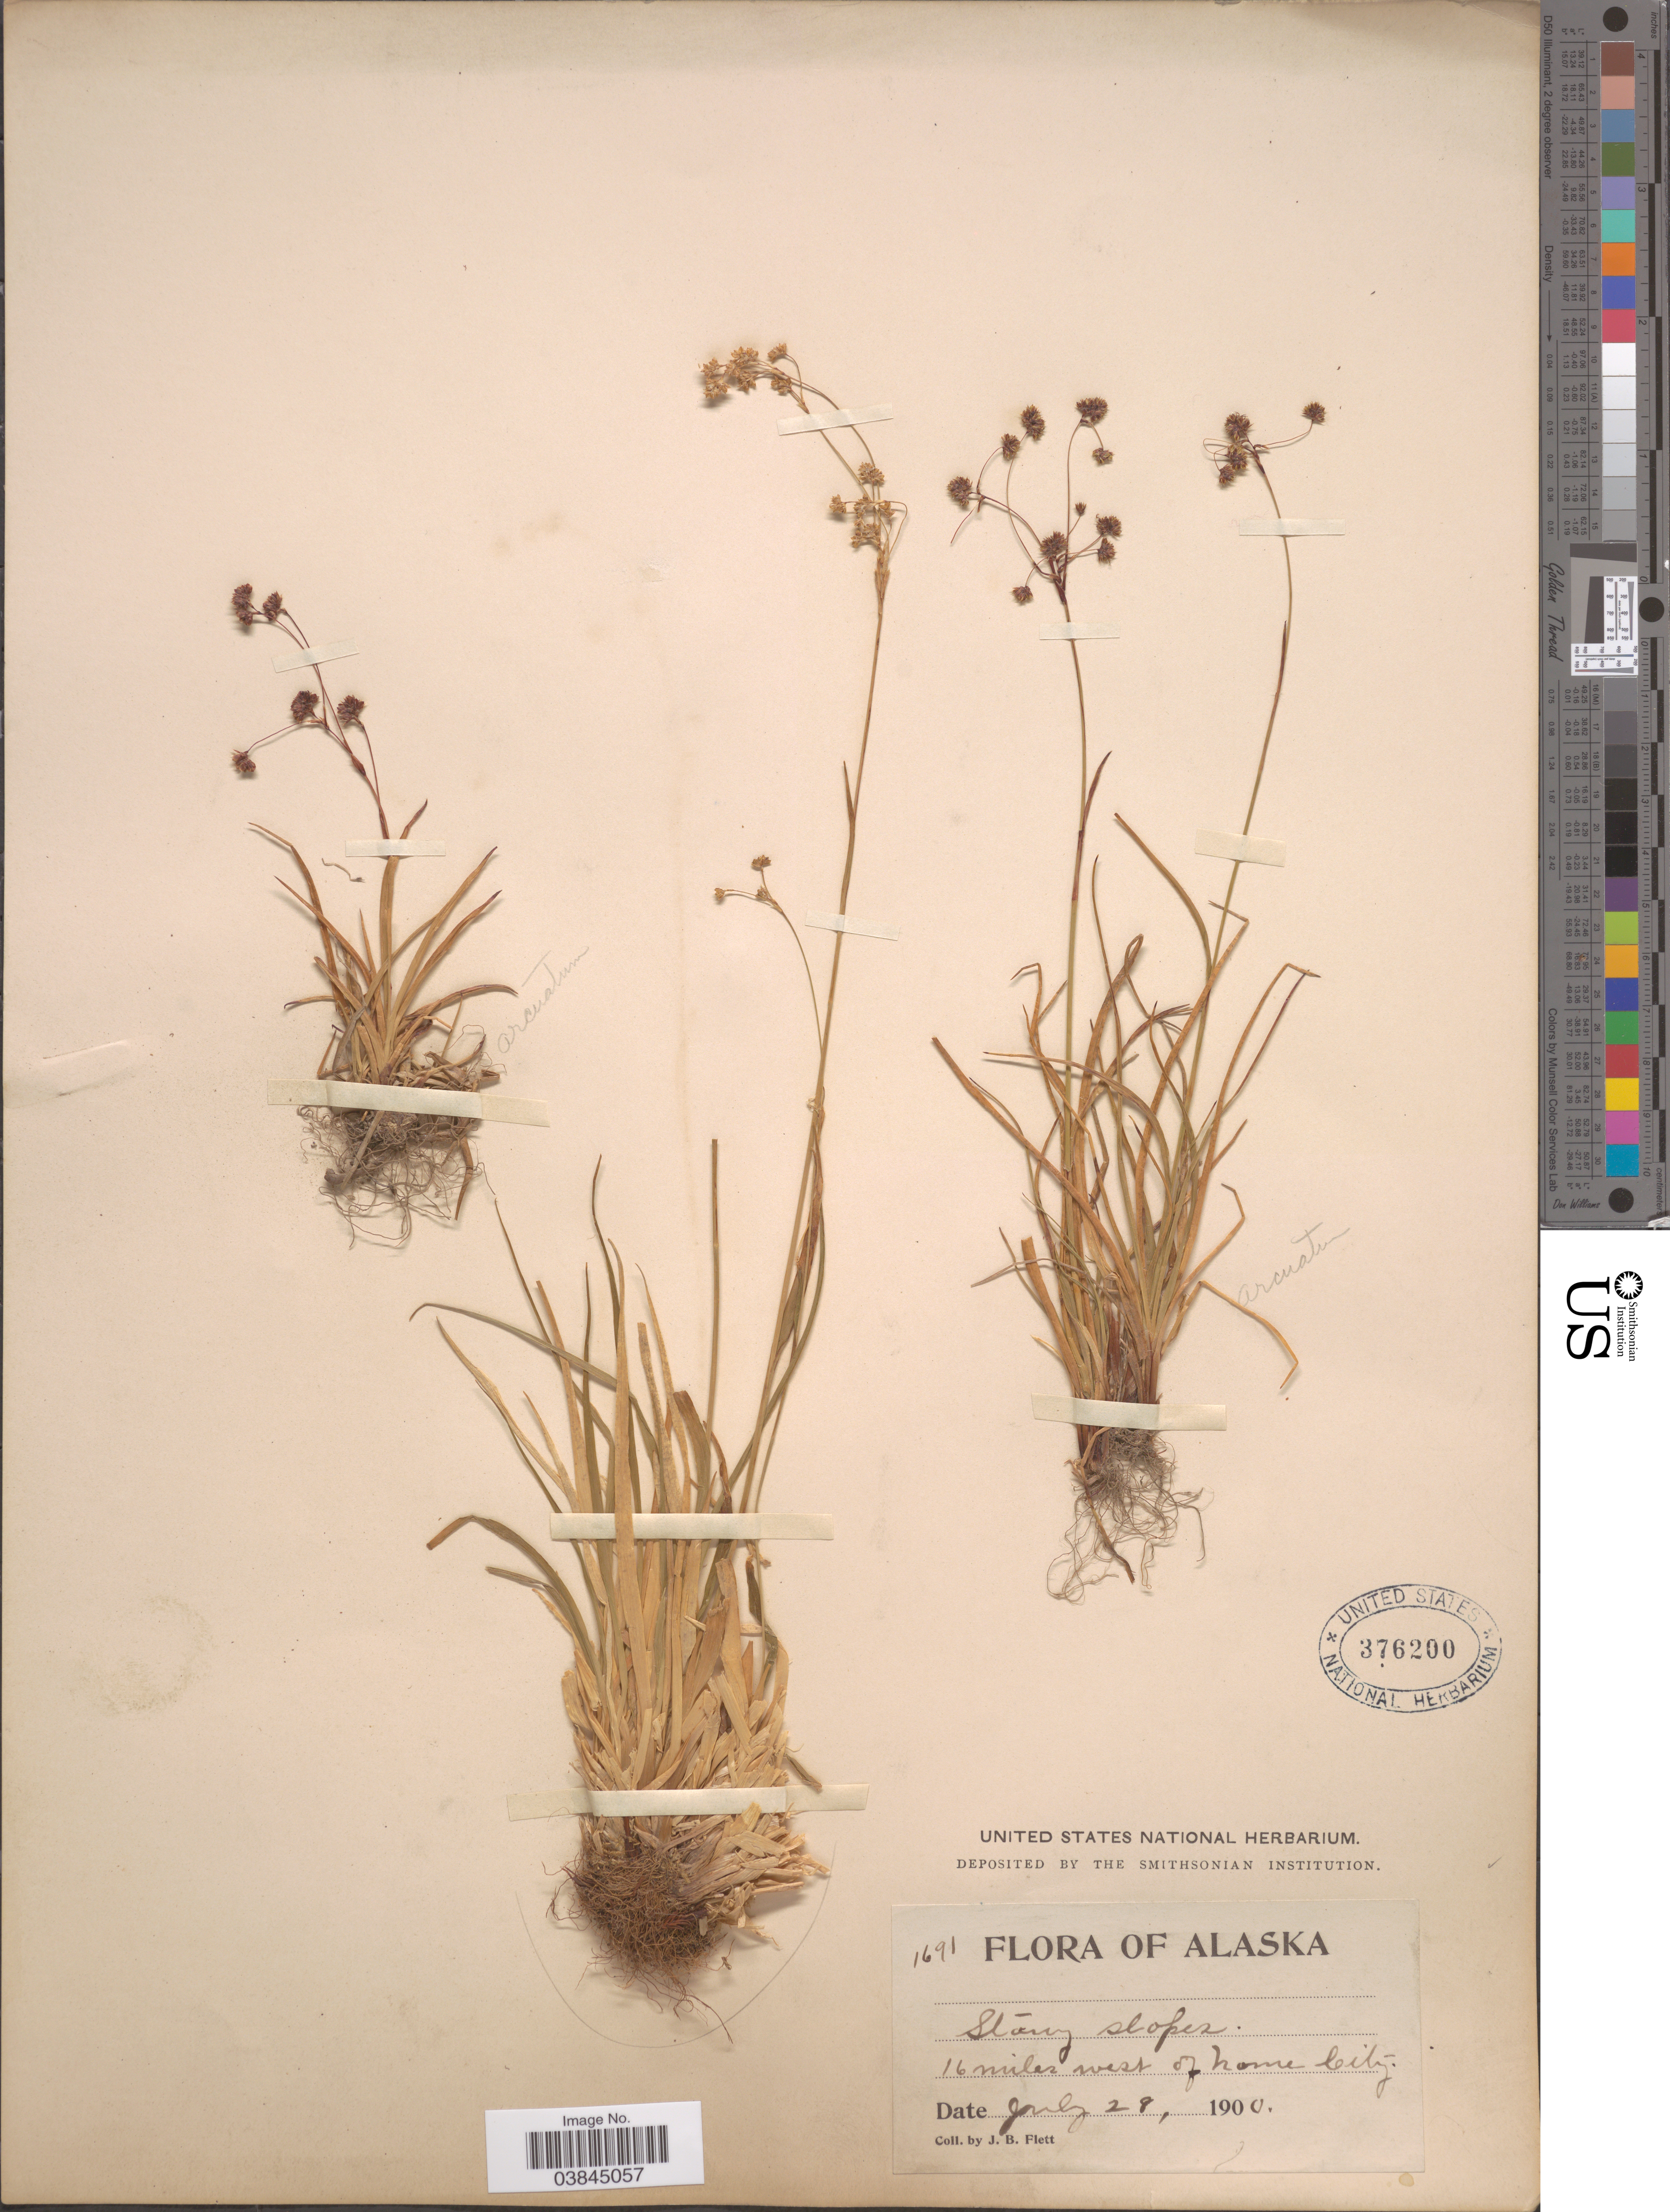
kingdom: Plantae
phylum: Tracheophyta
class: Liliopsida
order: Poales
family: Juncaceae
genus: Luzula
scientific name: Luzula arcuata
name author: (Wahlenb.) Sw.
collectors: J. Flett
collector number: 1691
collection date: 1900-07-29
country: United States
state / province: Alaska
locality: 16 miles west of Nome City.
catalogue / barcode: US 376200